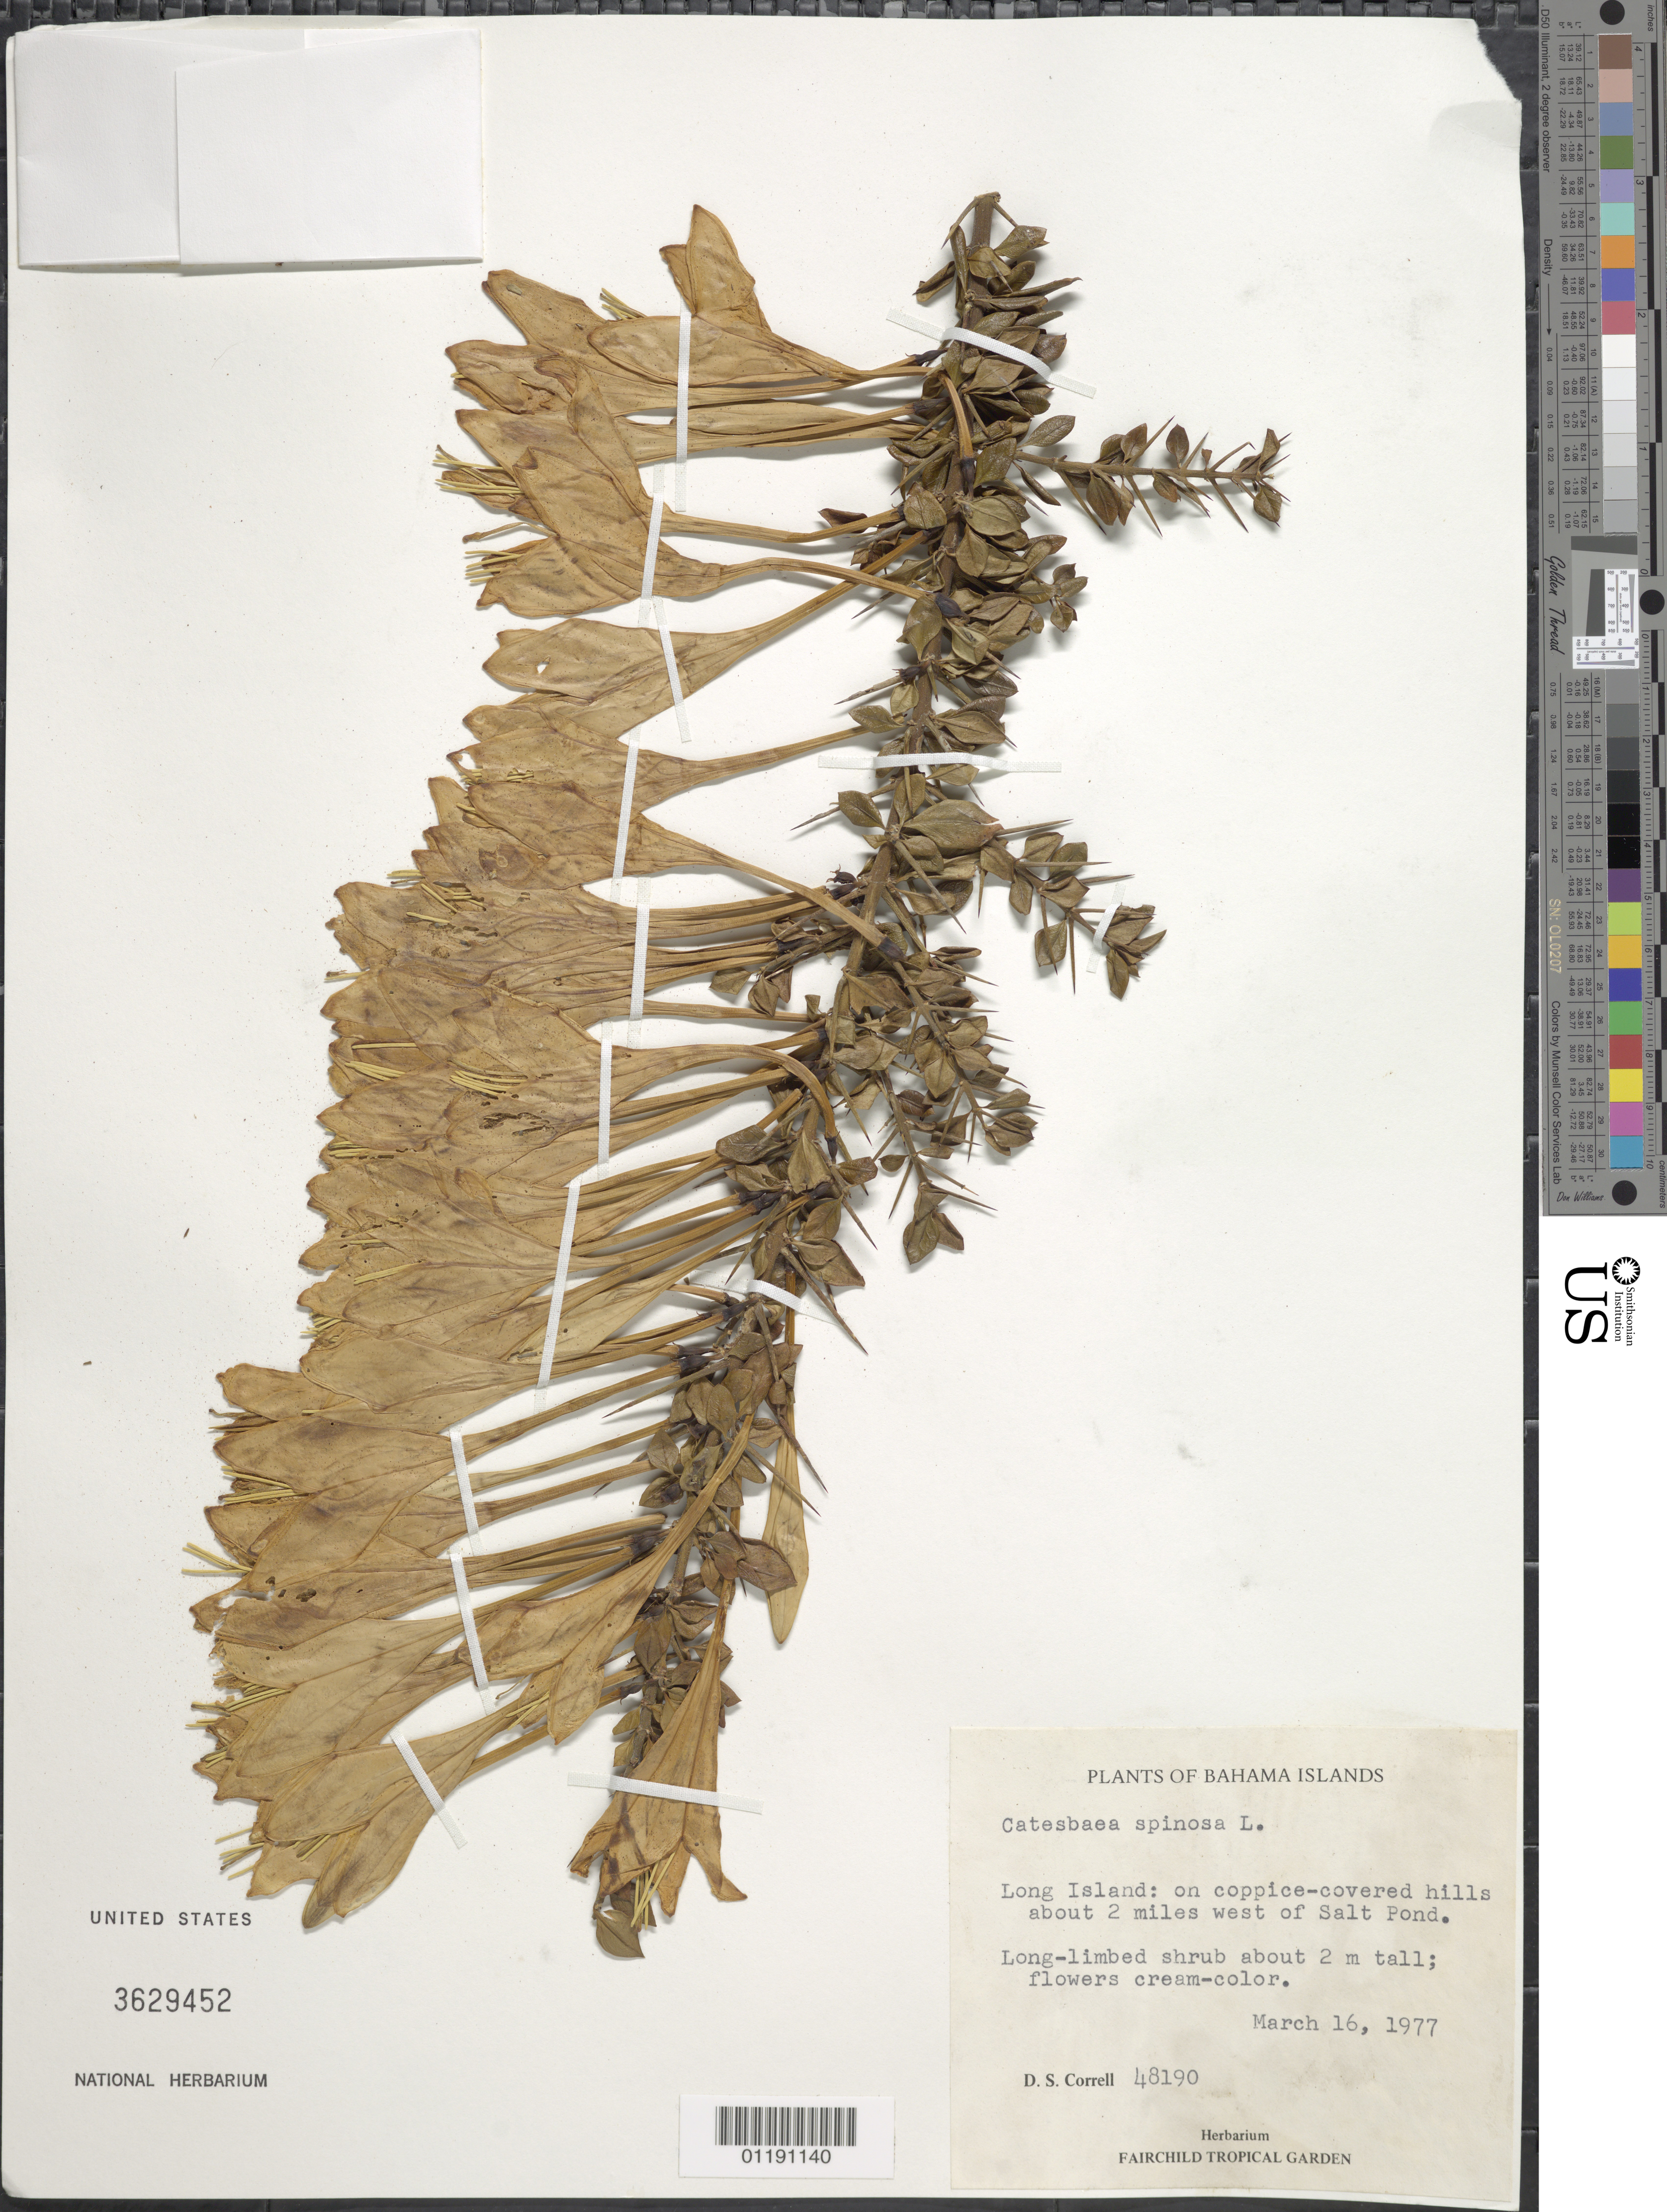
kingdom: Plantae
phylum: Tracheophyta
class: Magnoliopsida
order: Gentianales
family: Rubiaceae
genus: Catesbaea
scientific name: Catesbaea spinosa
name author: L.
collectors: D. S. Correll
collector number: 48190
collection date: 1977-03-16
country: Bahamas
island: Long Island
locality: On coppice-covered hills about 2 miles W of Salt Pond.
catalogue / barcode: US 3629452